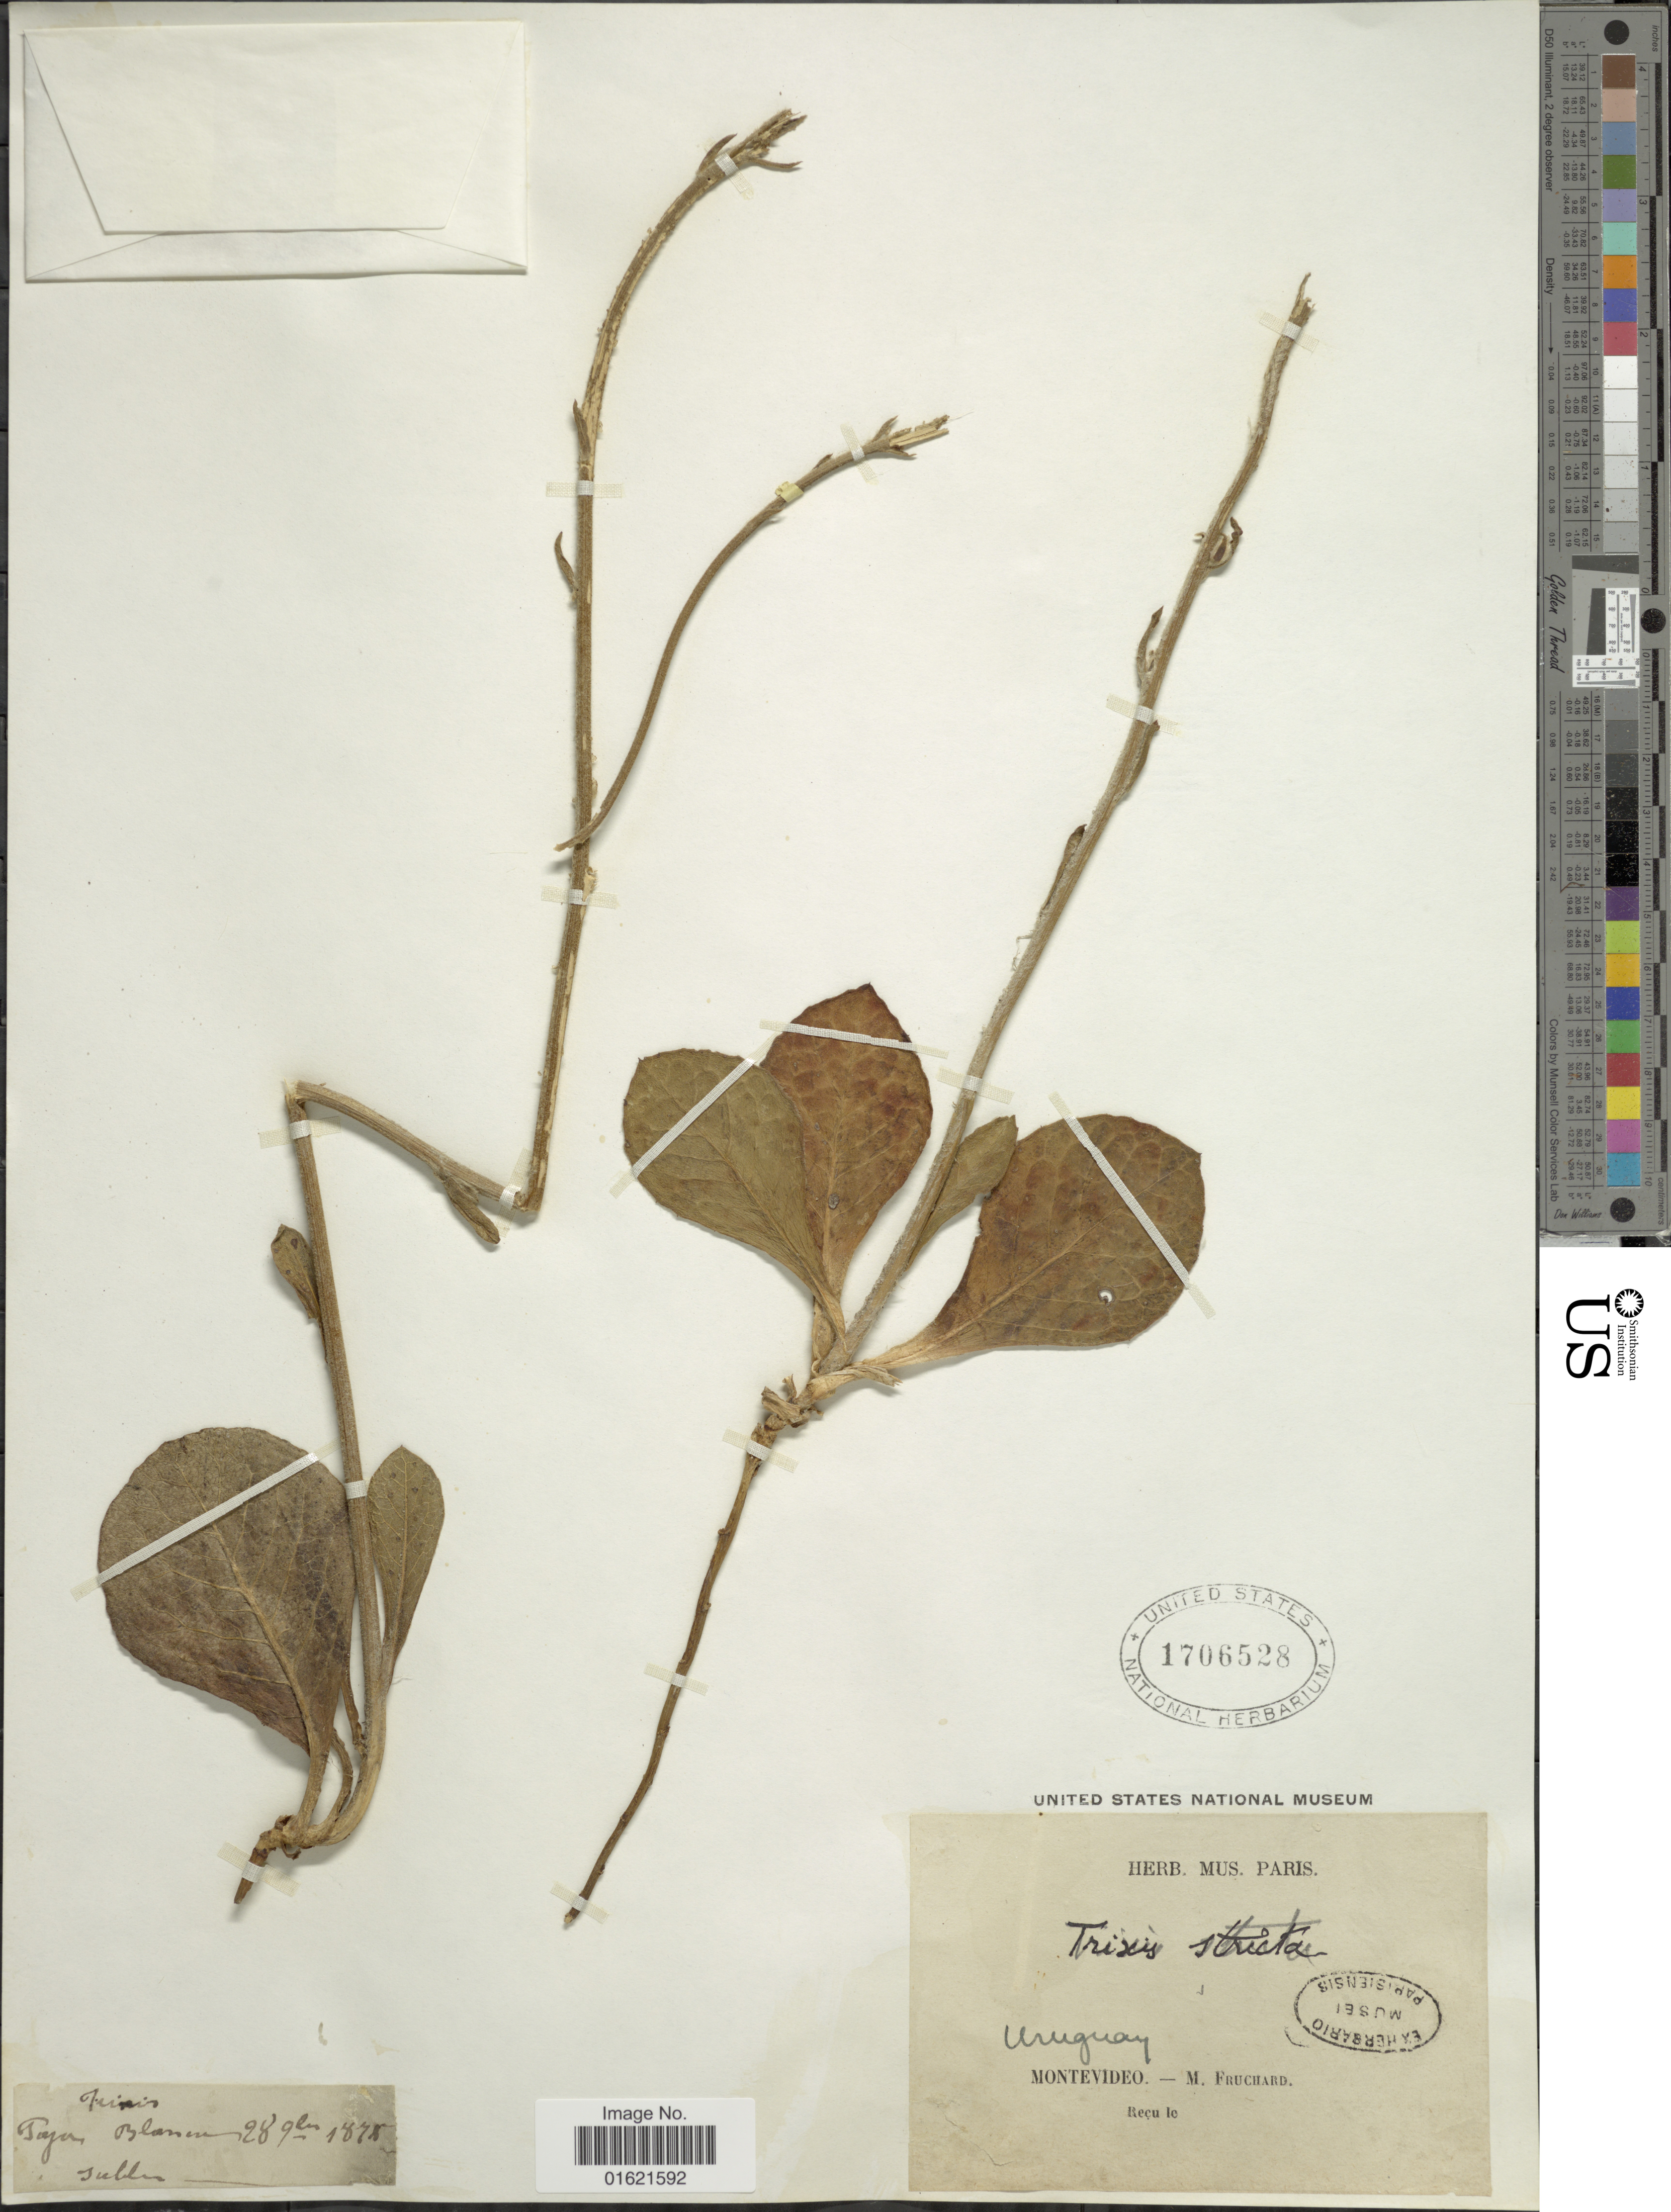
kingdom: Plantae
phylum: Tracheophyta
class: Magnoliopsida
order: Asterales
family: Asteraceae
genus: Criscia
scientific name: Criscia stricta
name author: (Spreng.) Katinas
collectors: M. Fruchard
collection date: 1878-11-28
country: Uruguay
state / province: Montevideo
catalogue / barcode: US 1706528